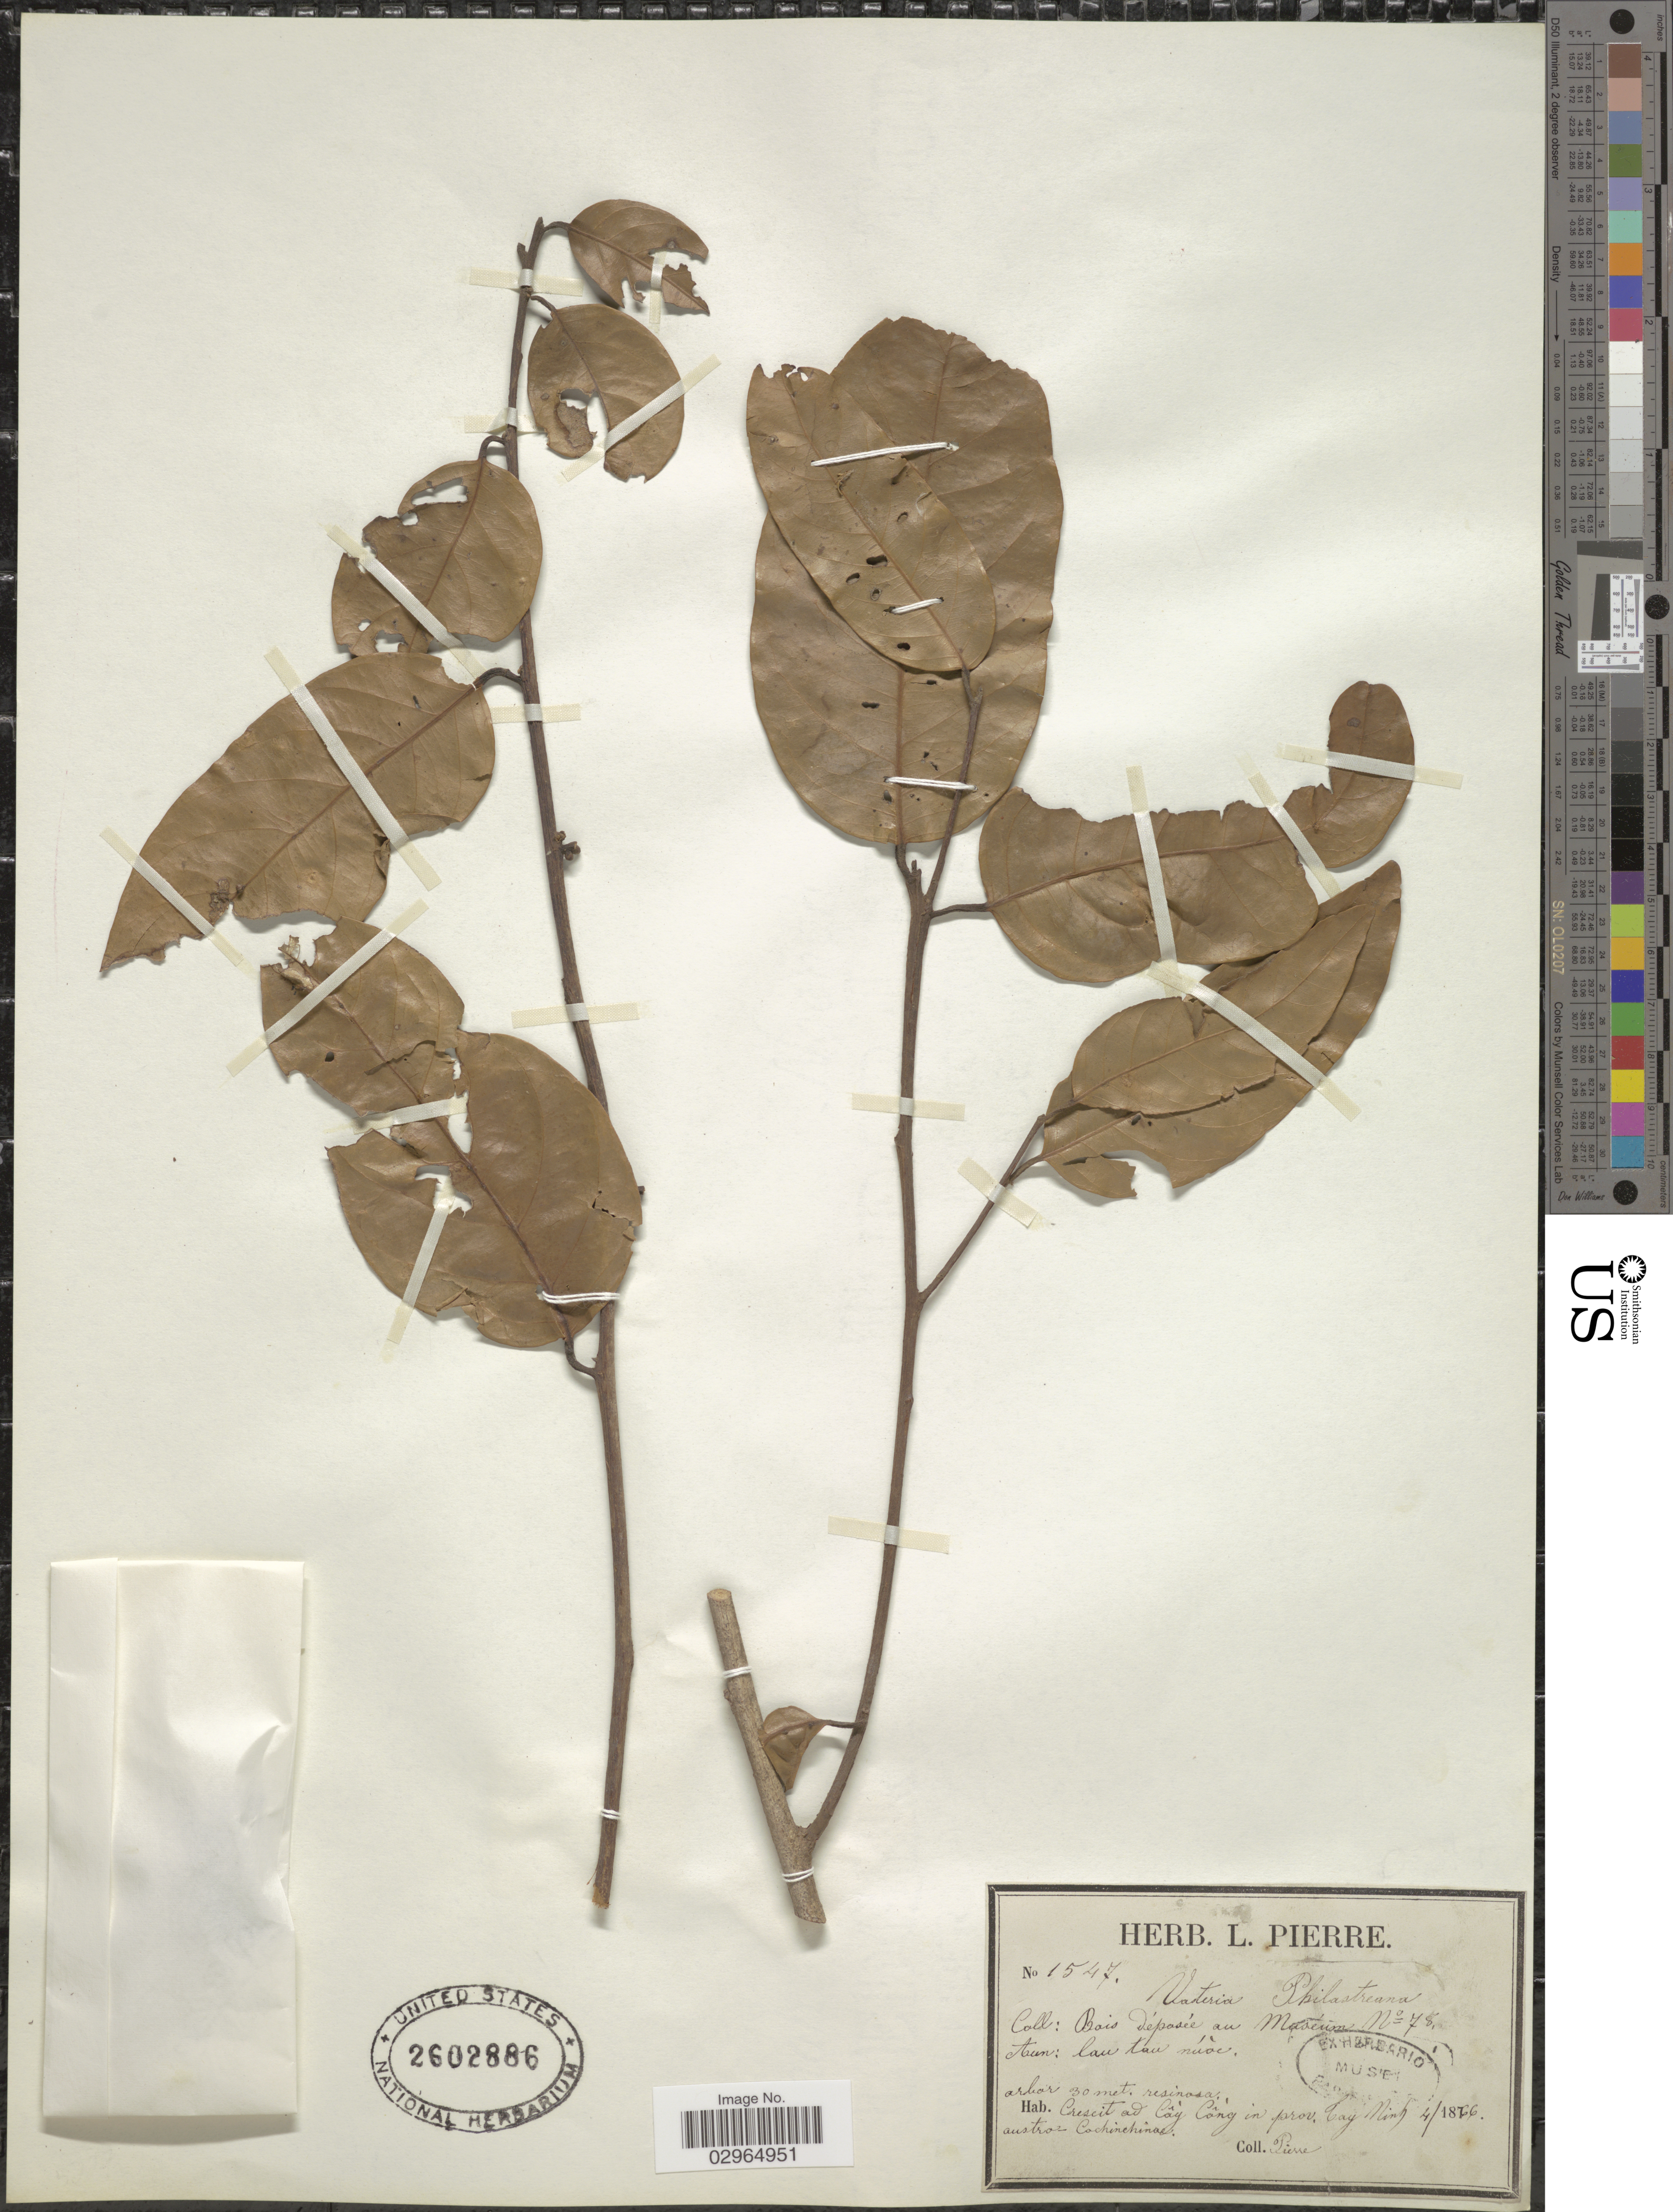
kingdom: Plantae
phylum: Tracheophyta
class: Magnoliopsida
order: Malvales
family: Dipterocarpaceae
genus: Vatica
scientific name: Vatica philastreana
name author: Pierre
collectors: -- Pierre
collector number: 1547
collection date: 1866-04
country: Vietnam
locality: Crescit ad Cây Cõng in prov. Tay Minh uastro Cochinchinae.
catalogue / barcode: US 2602886